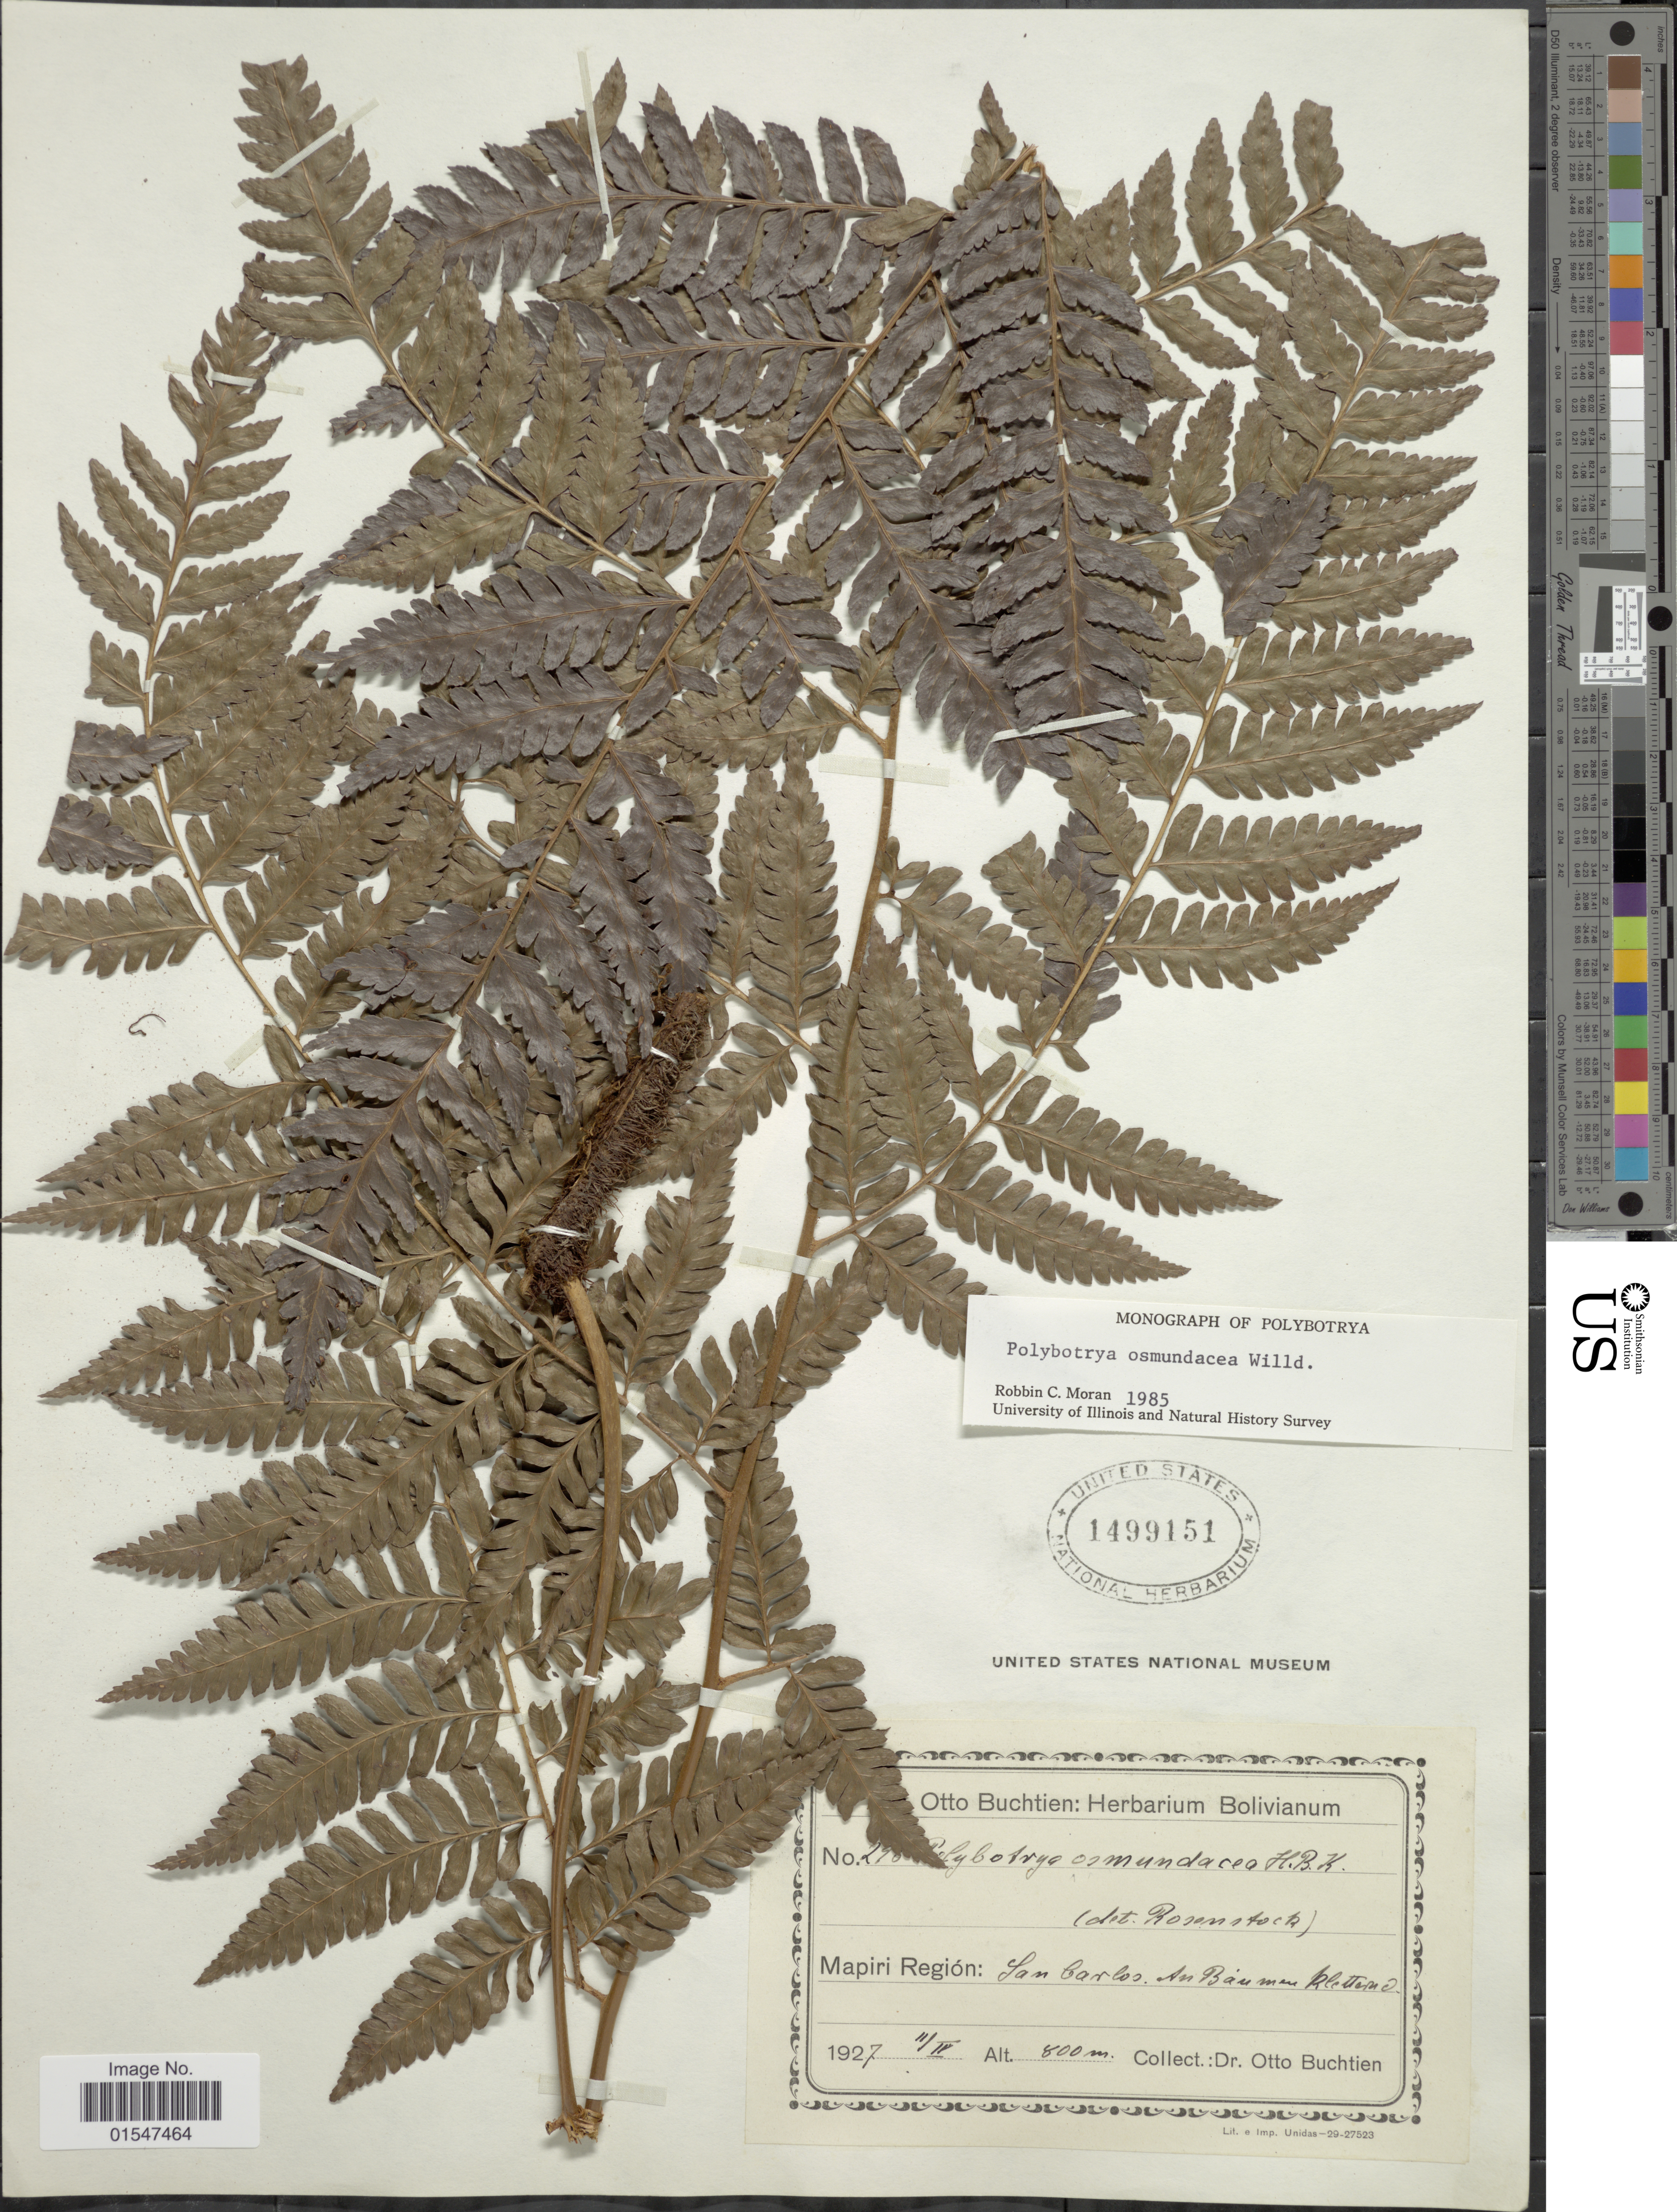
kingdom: Plantae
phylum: Tracheophyta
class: Polypodiopsida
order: Polypodiales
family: Dryopteridaceae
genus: Polybotrya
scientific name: Polybotrya osmundacea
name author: Humb. & Bonpl. ex Willd.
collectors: O. Buchtien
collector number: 296 *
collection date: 1927-04-02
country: Bolivia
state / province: La Paz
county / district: Mapiri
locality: Mapiri Región: San Carlos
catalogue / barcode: US 1499151